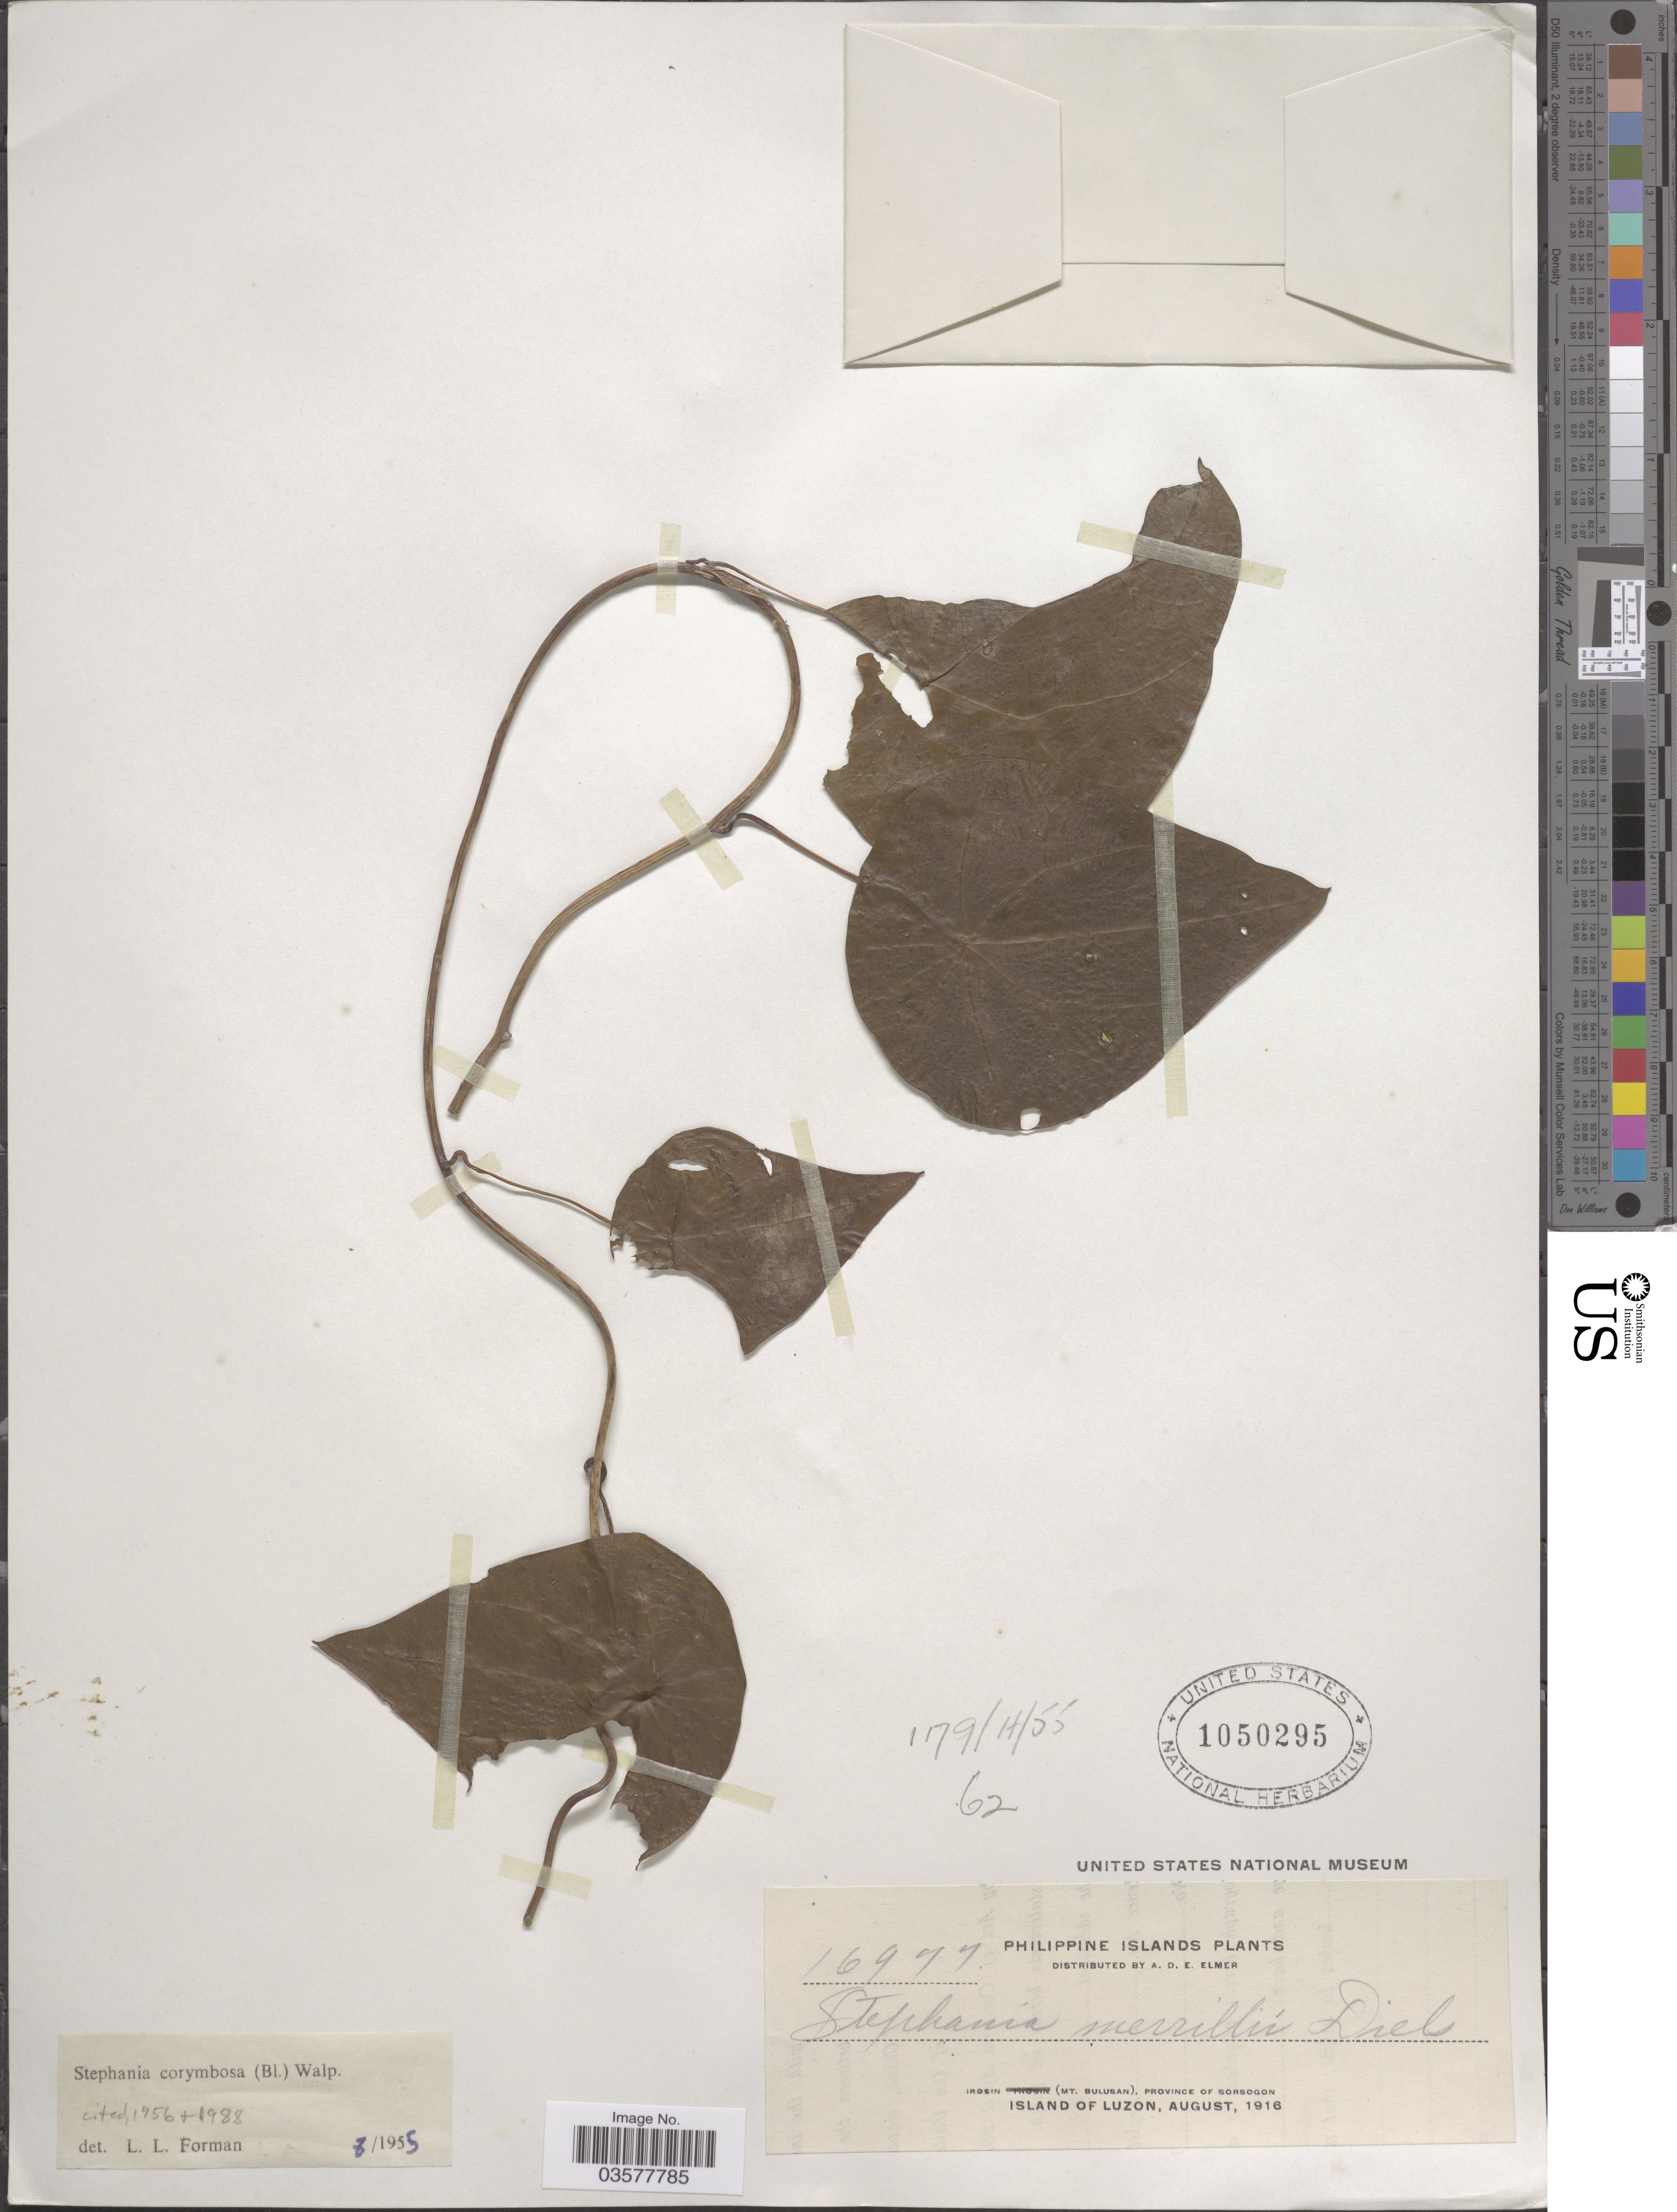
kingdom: Plantae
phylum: Tracheophyta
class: Magnoliopsida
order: Ranunculales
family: Menispermaceae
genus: Stephania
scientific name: Stephania corymbosa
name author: (Blume) Walp.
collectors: A. D. E. Elmer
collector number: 16977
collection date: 1916-08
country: Philippines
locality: Philippine Islands. Irosin (Mt. Bulusan), Province of Sorsogon. Island of Luzon.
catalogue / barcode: US 1050295